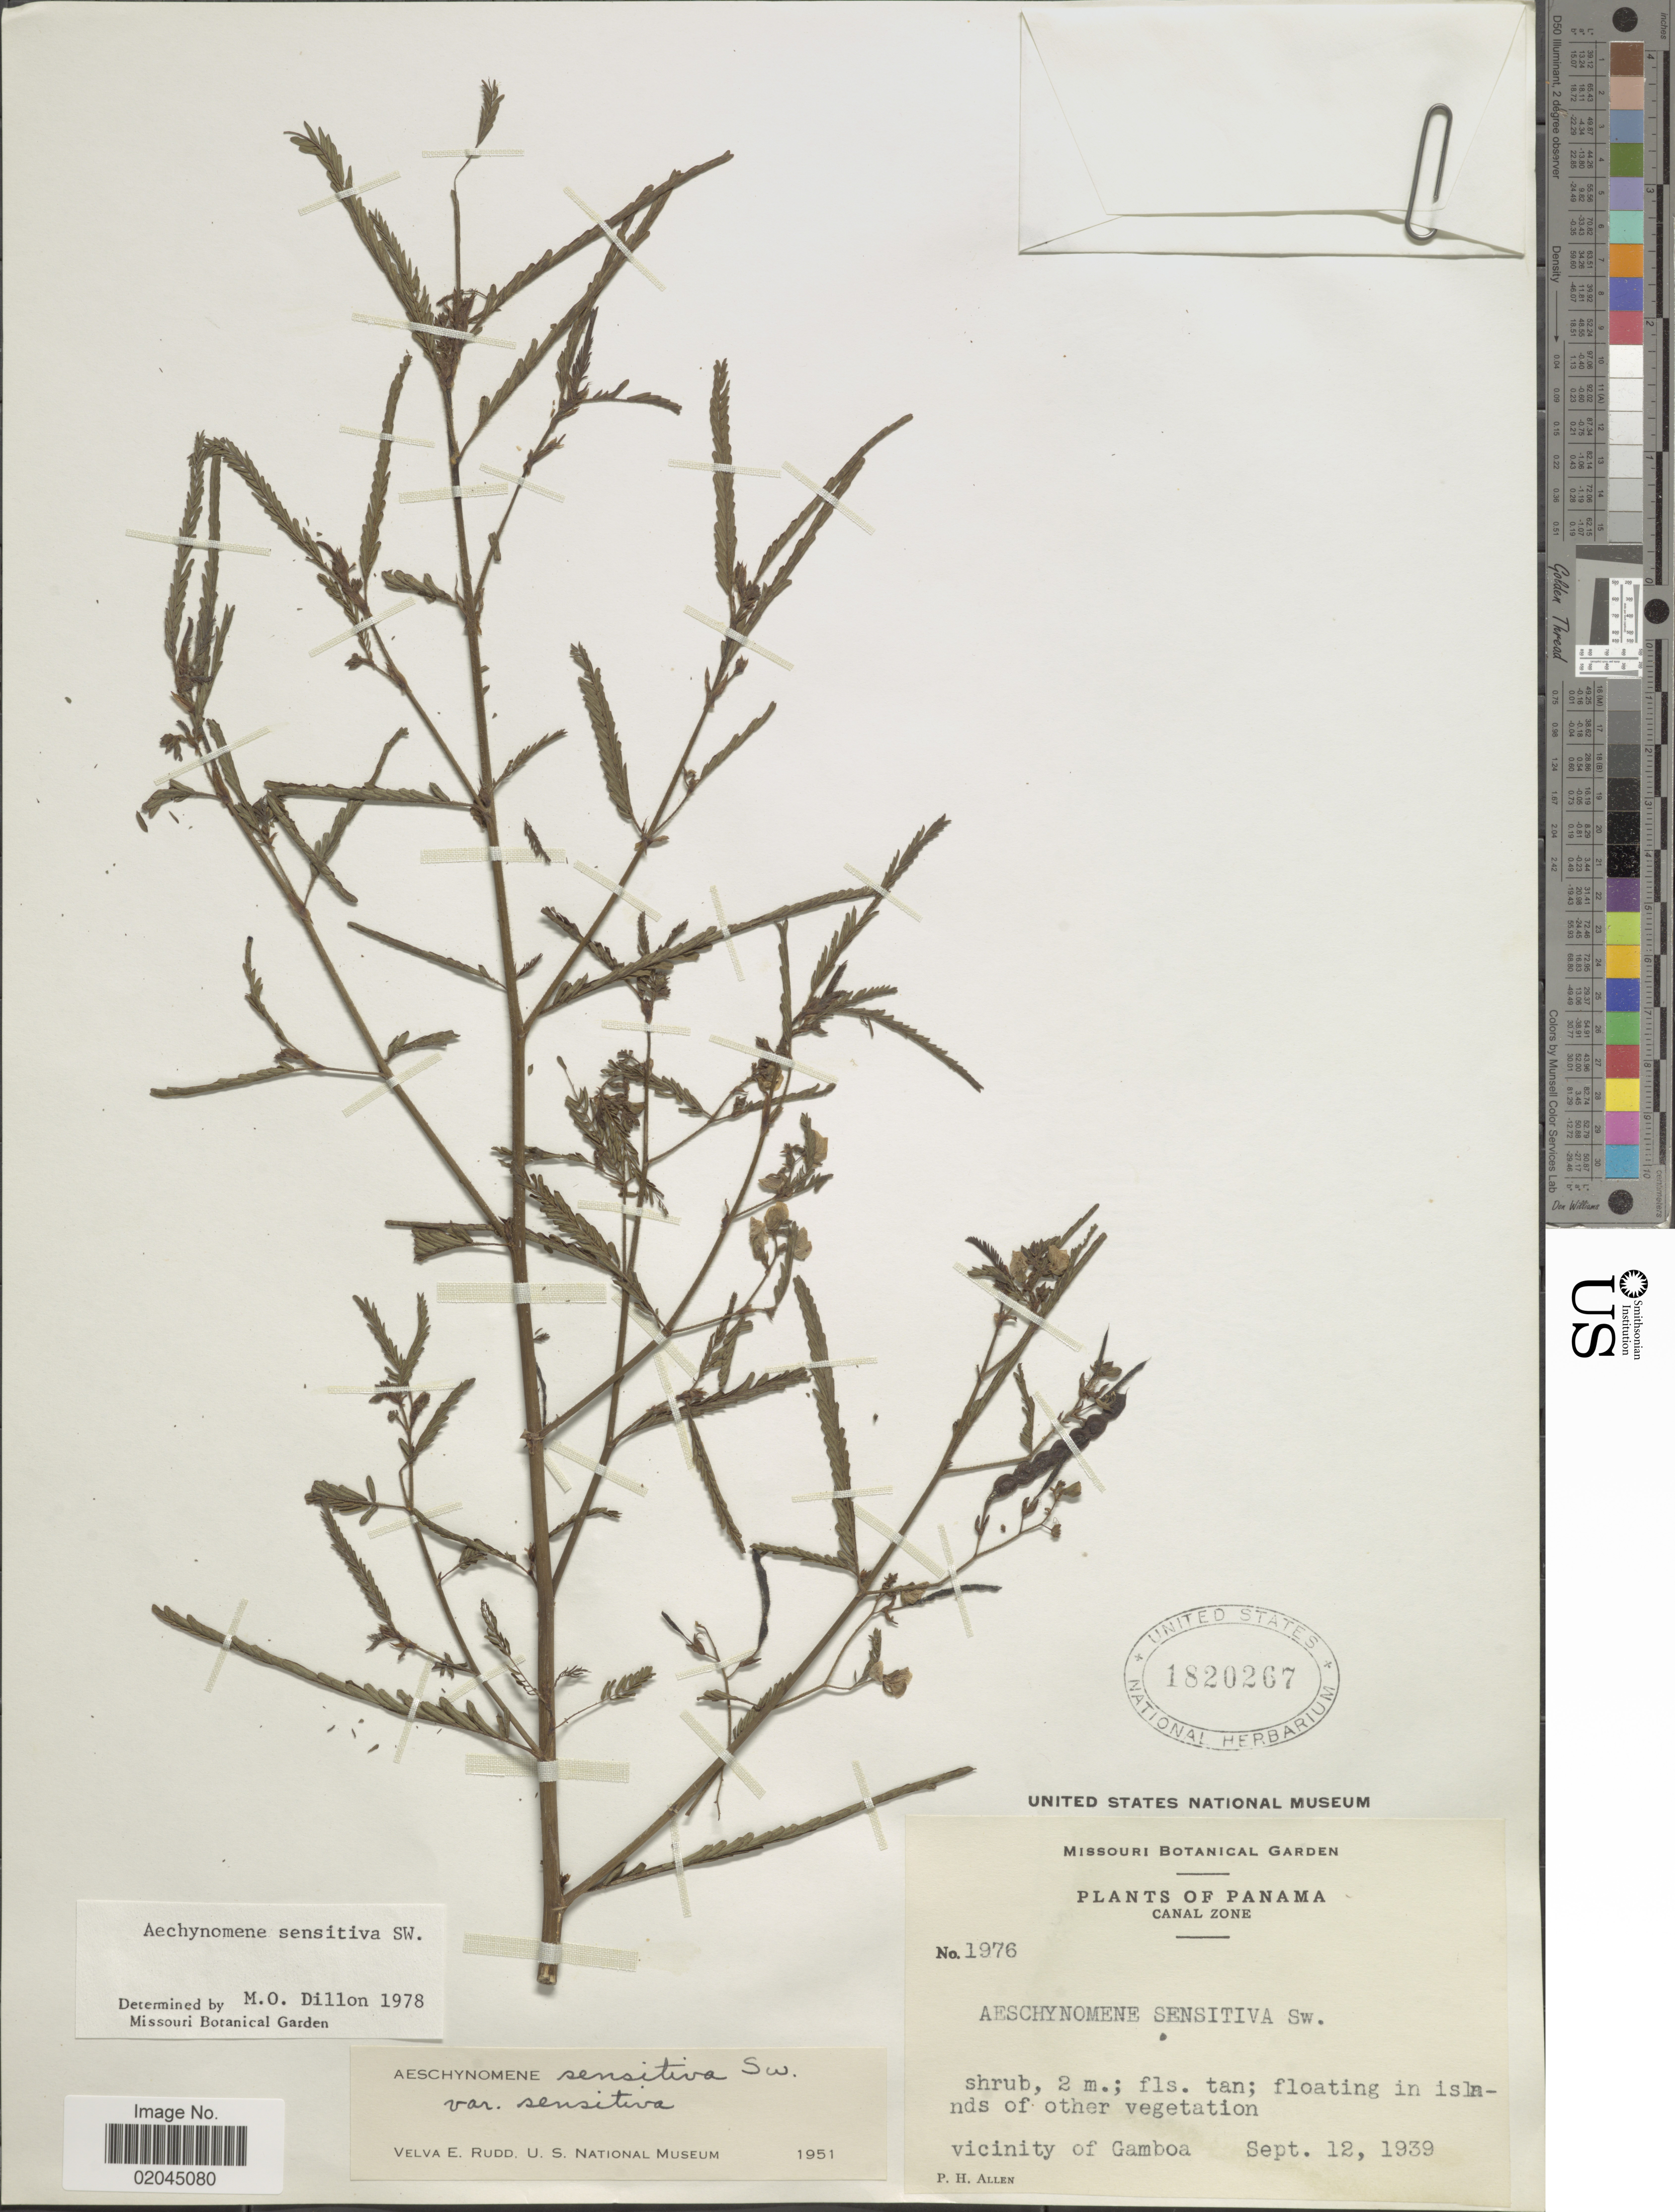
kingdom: Plantae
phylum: Tracheophyta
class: Magnoliopsida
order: Fabales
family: Fabaceae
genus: Aeschynomene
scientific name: Aeschynomene sensitiva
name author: Sw.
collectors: P. H. Allen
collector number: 1976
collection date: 1939-09-12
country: Panama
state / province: Colón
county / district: Canal Zone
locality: Canal Zone, Vicinity of Gamboa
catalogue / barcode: US 1820267